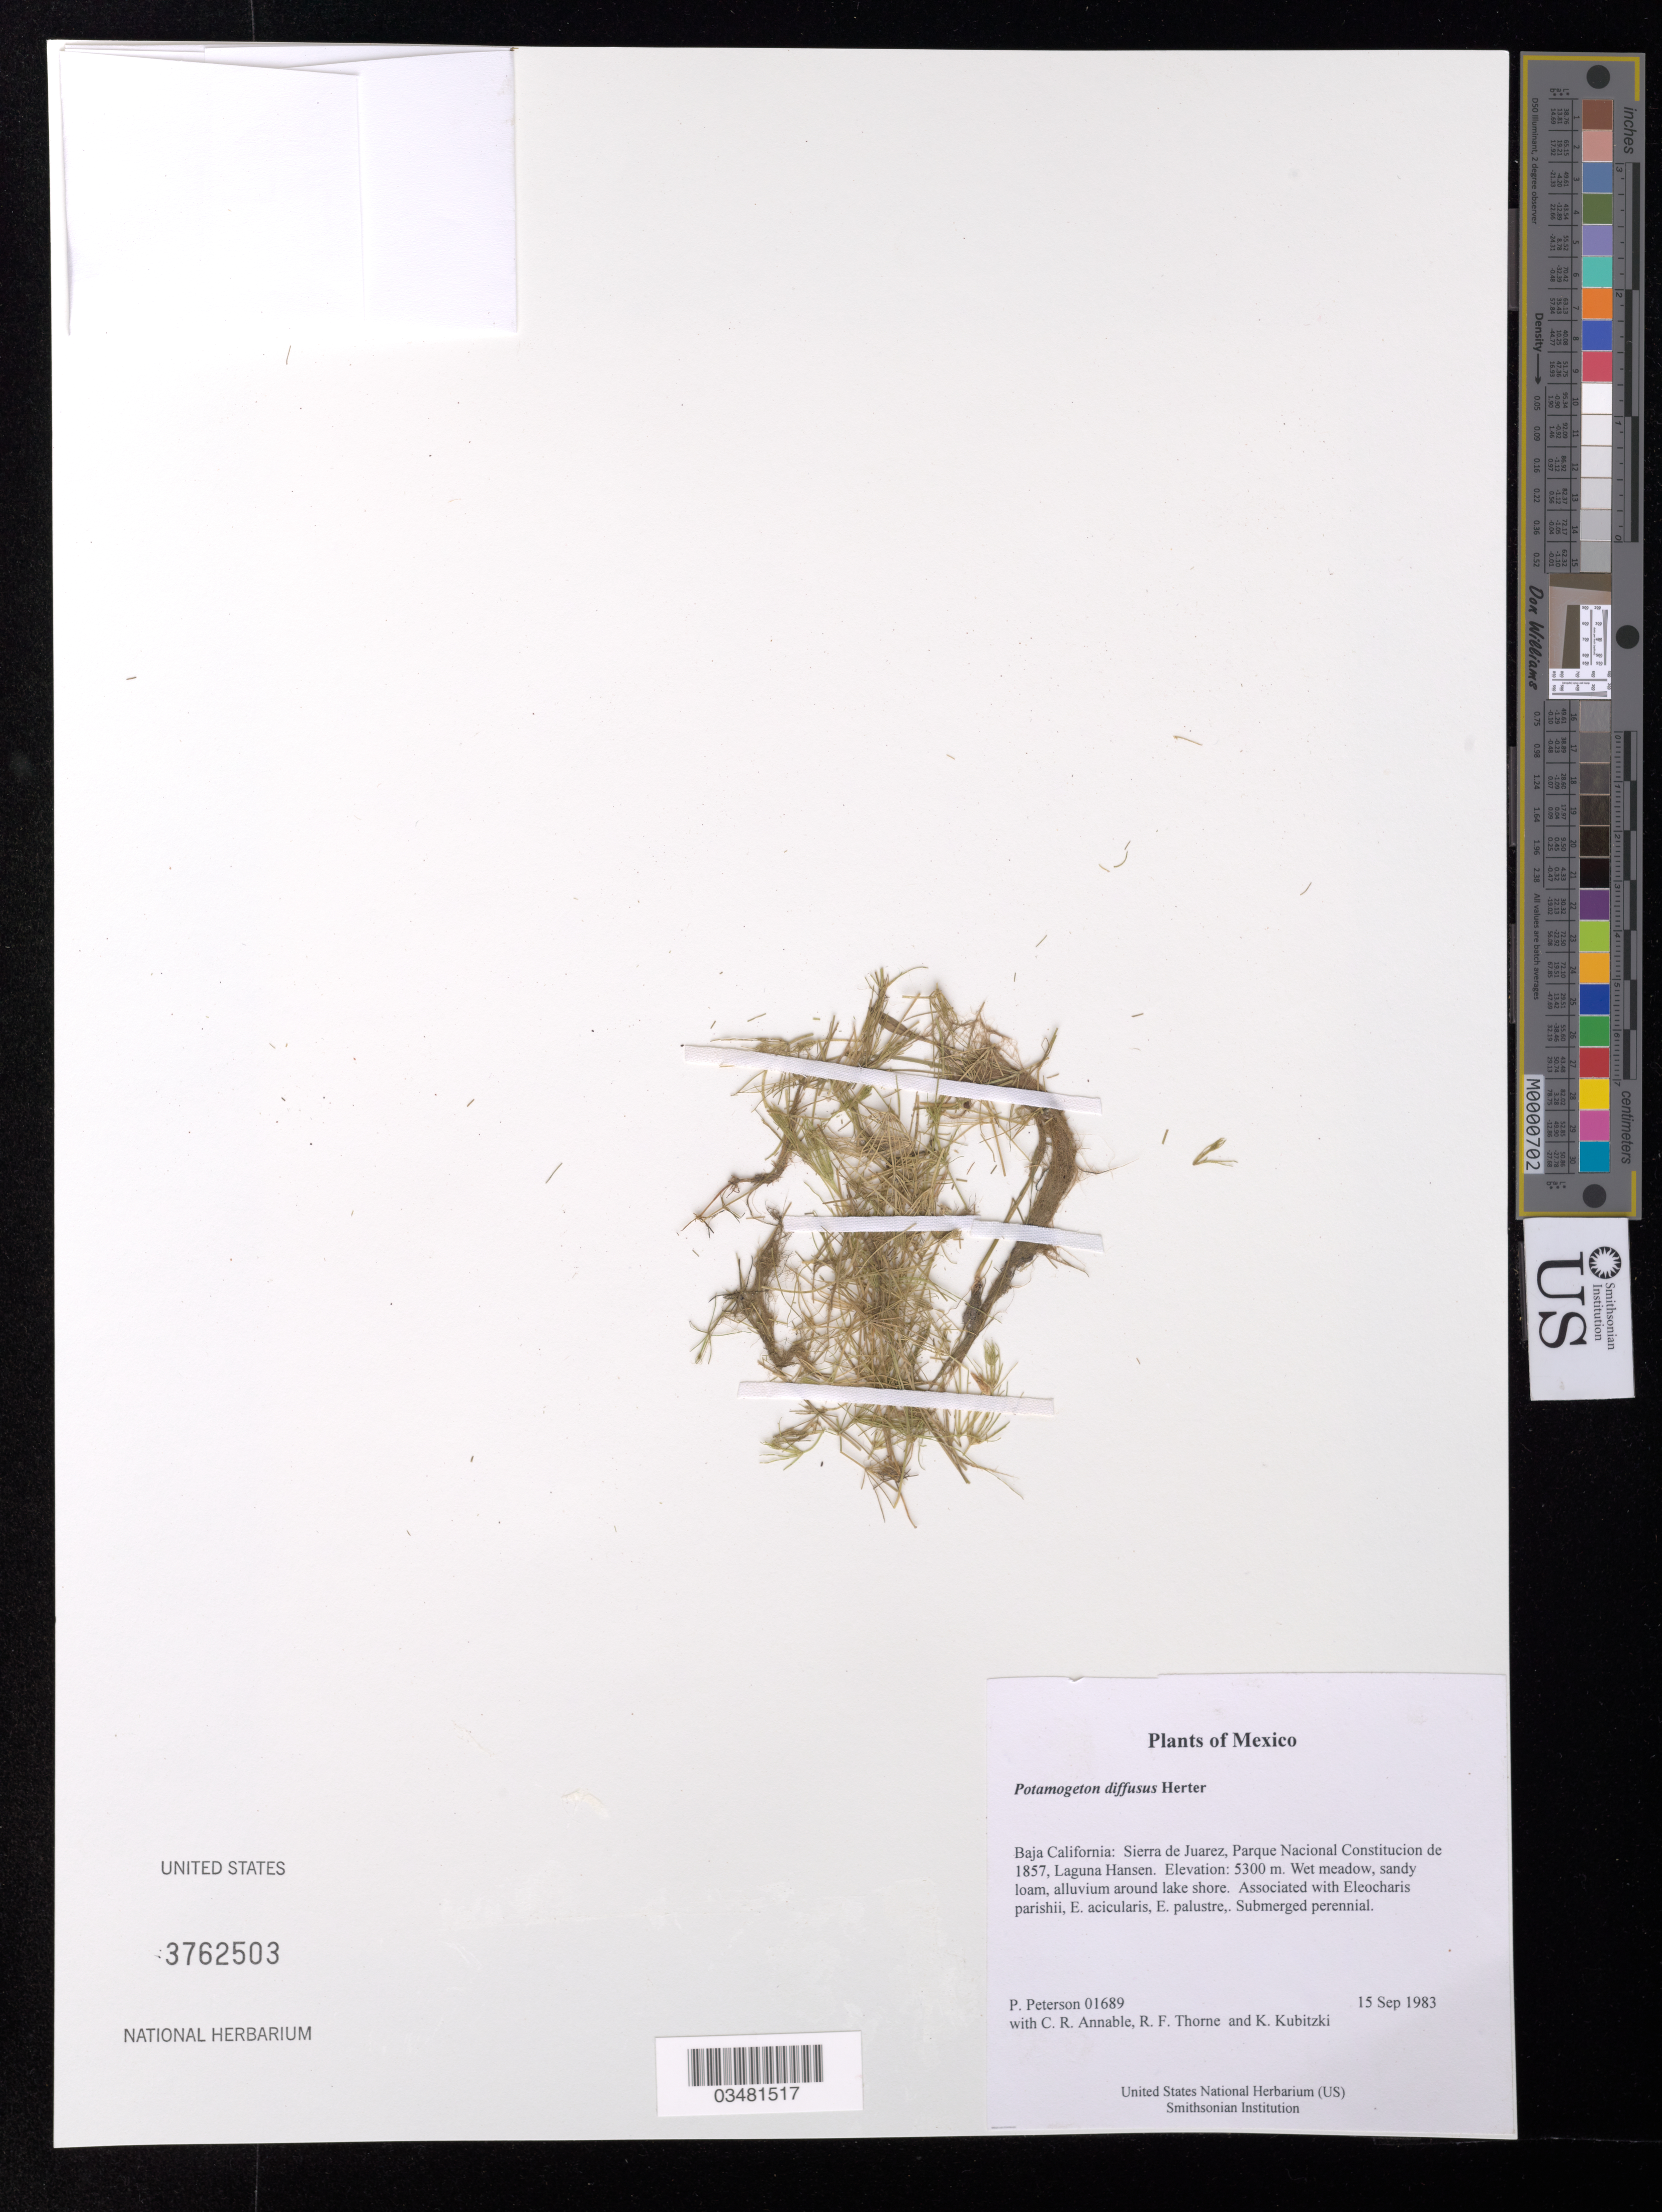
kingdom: Plantae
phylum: Tracheophyta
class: Liliopsida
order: Alismatales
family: Potamogetonaceae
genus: Potamogeton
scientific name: Potamogeton diffusus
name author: Herter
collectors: P. M. Peterson, C. R. Annable, R. F. Thorne & K. Kubitzki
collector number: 01689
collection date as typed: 15 Sep 1983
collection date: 1983-09-15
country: Mexico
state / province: Baja California Norte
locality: Sierra de Juarez, Parque Nacional Constitucion de 1857, Laguna Hansen.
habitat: Wet meadow, sandy loam, alluvium around lake shore. Associated with Eleocharis parishii, E. acicularis, E. palustre,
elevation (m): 5300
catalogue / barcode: US 3762503